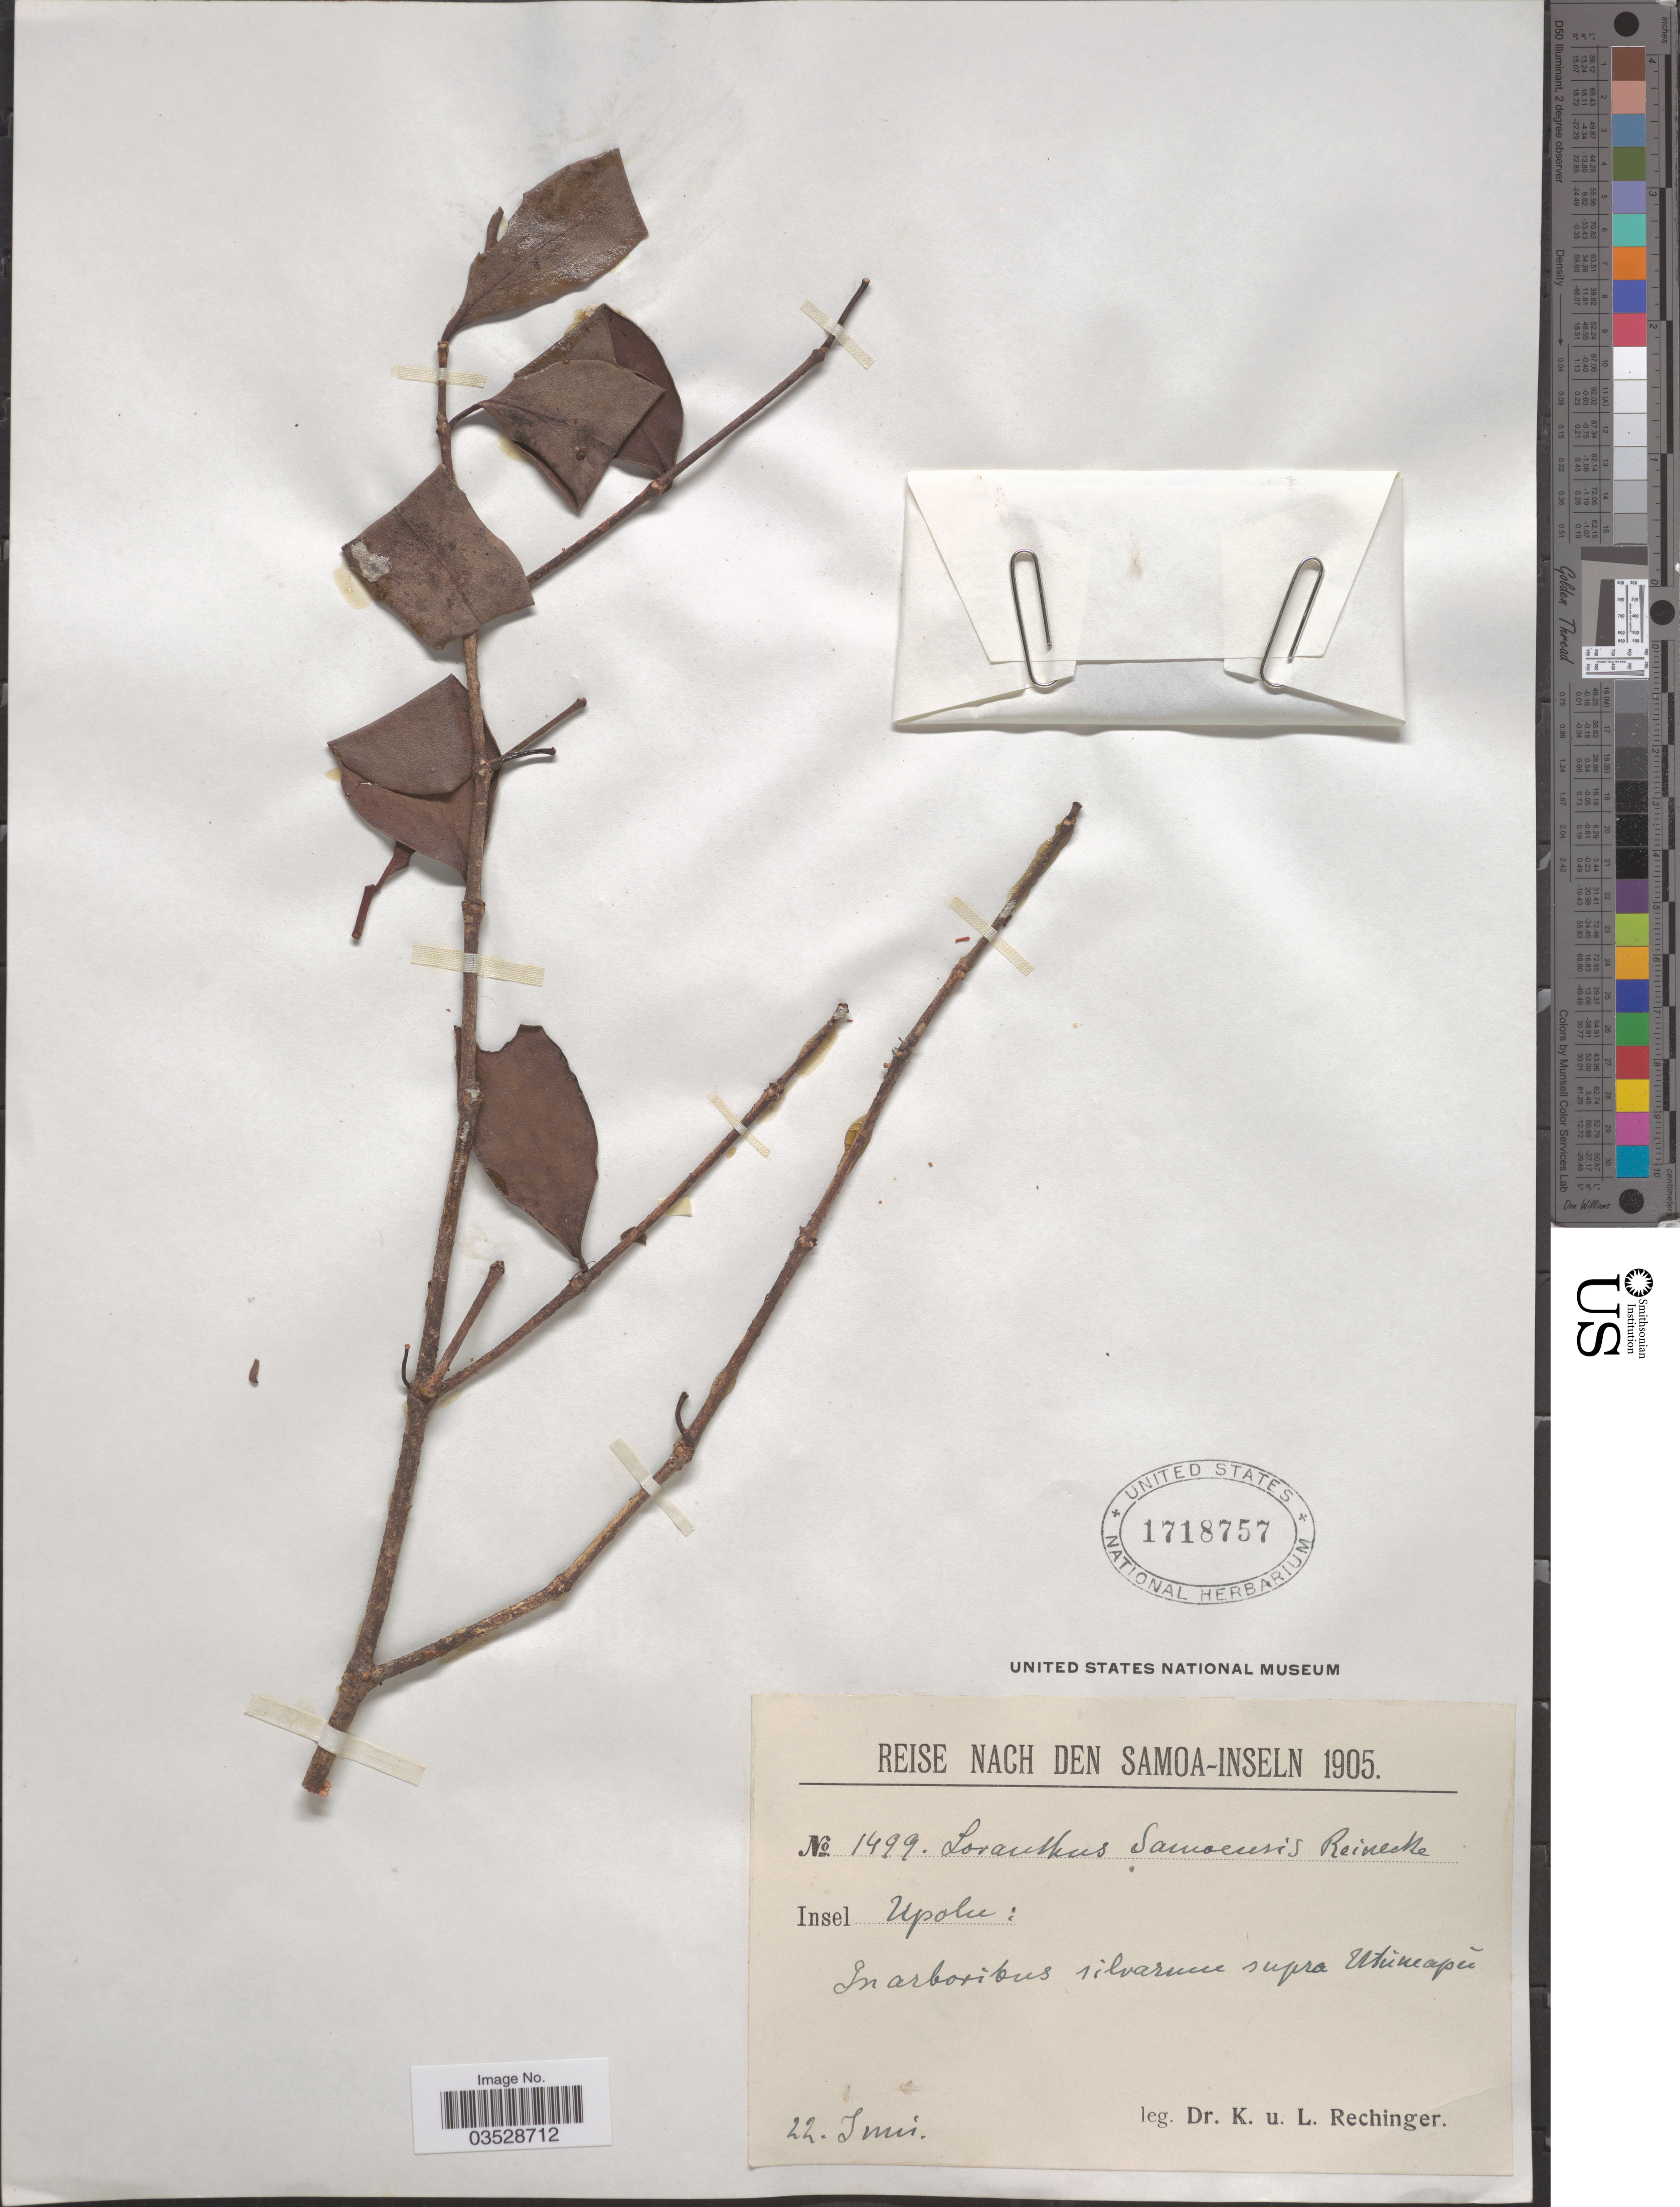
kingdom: Plantae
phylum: Tracheophyta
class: Magnoliopsida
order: Santalales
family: Loranthaceae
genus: Amyema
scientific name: Amyema artensis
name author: Danser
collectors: K. Rechinger & L. Rechinger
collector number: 1499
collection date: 1905-06-22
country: Samoa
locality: Samoa-Inseln. Insel Upolu: In arboribus silvarum supra Utumapú.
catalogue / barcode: US 1718757